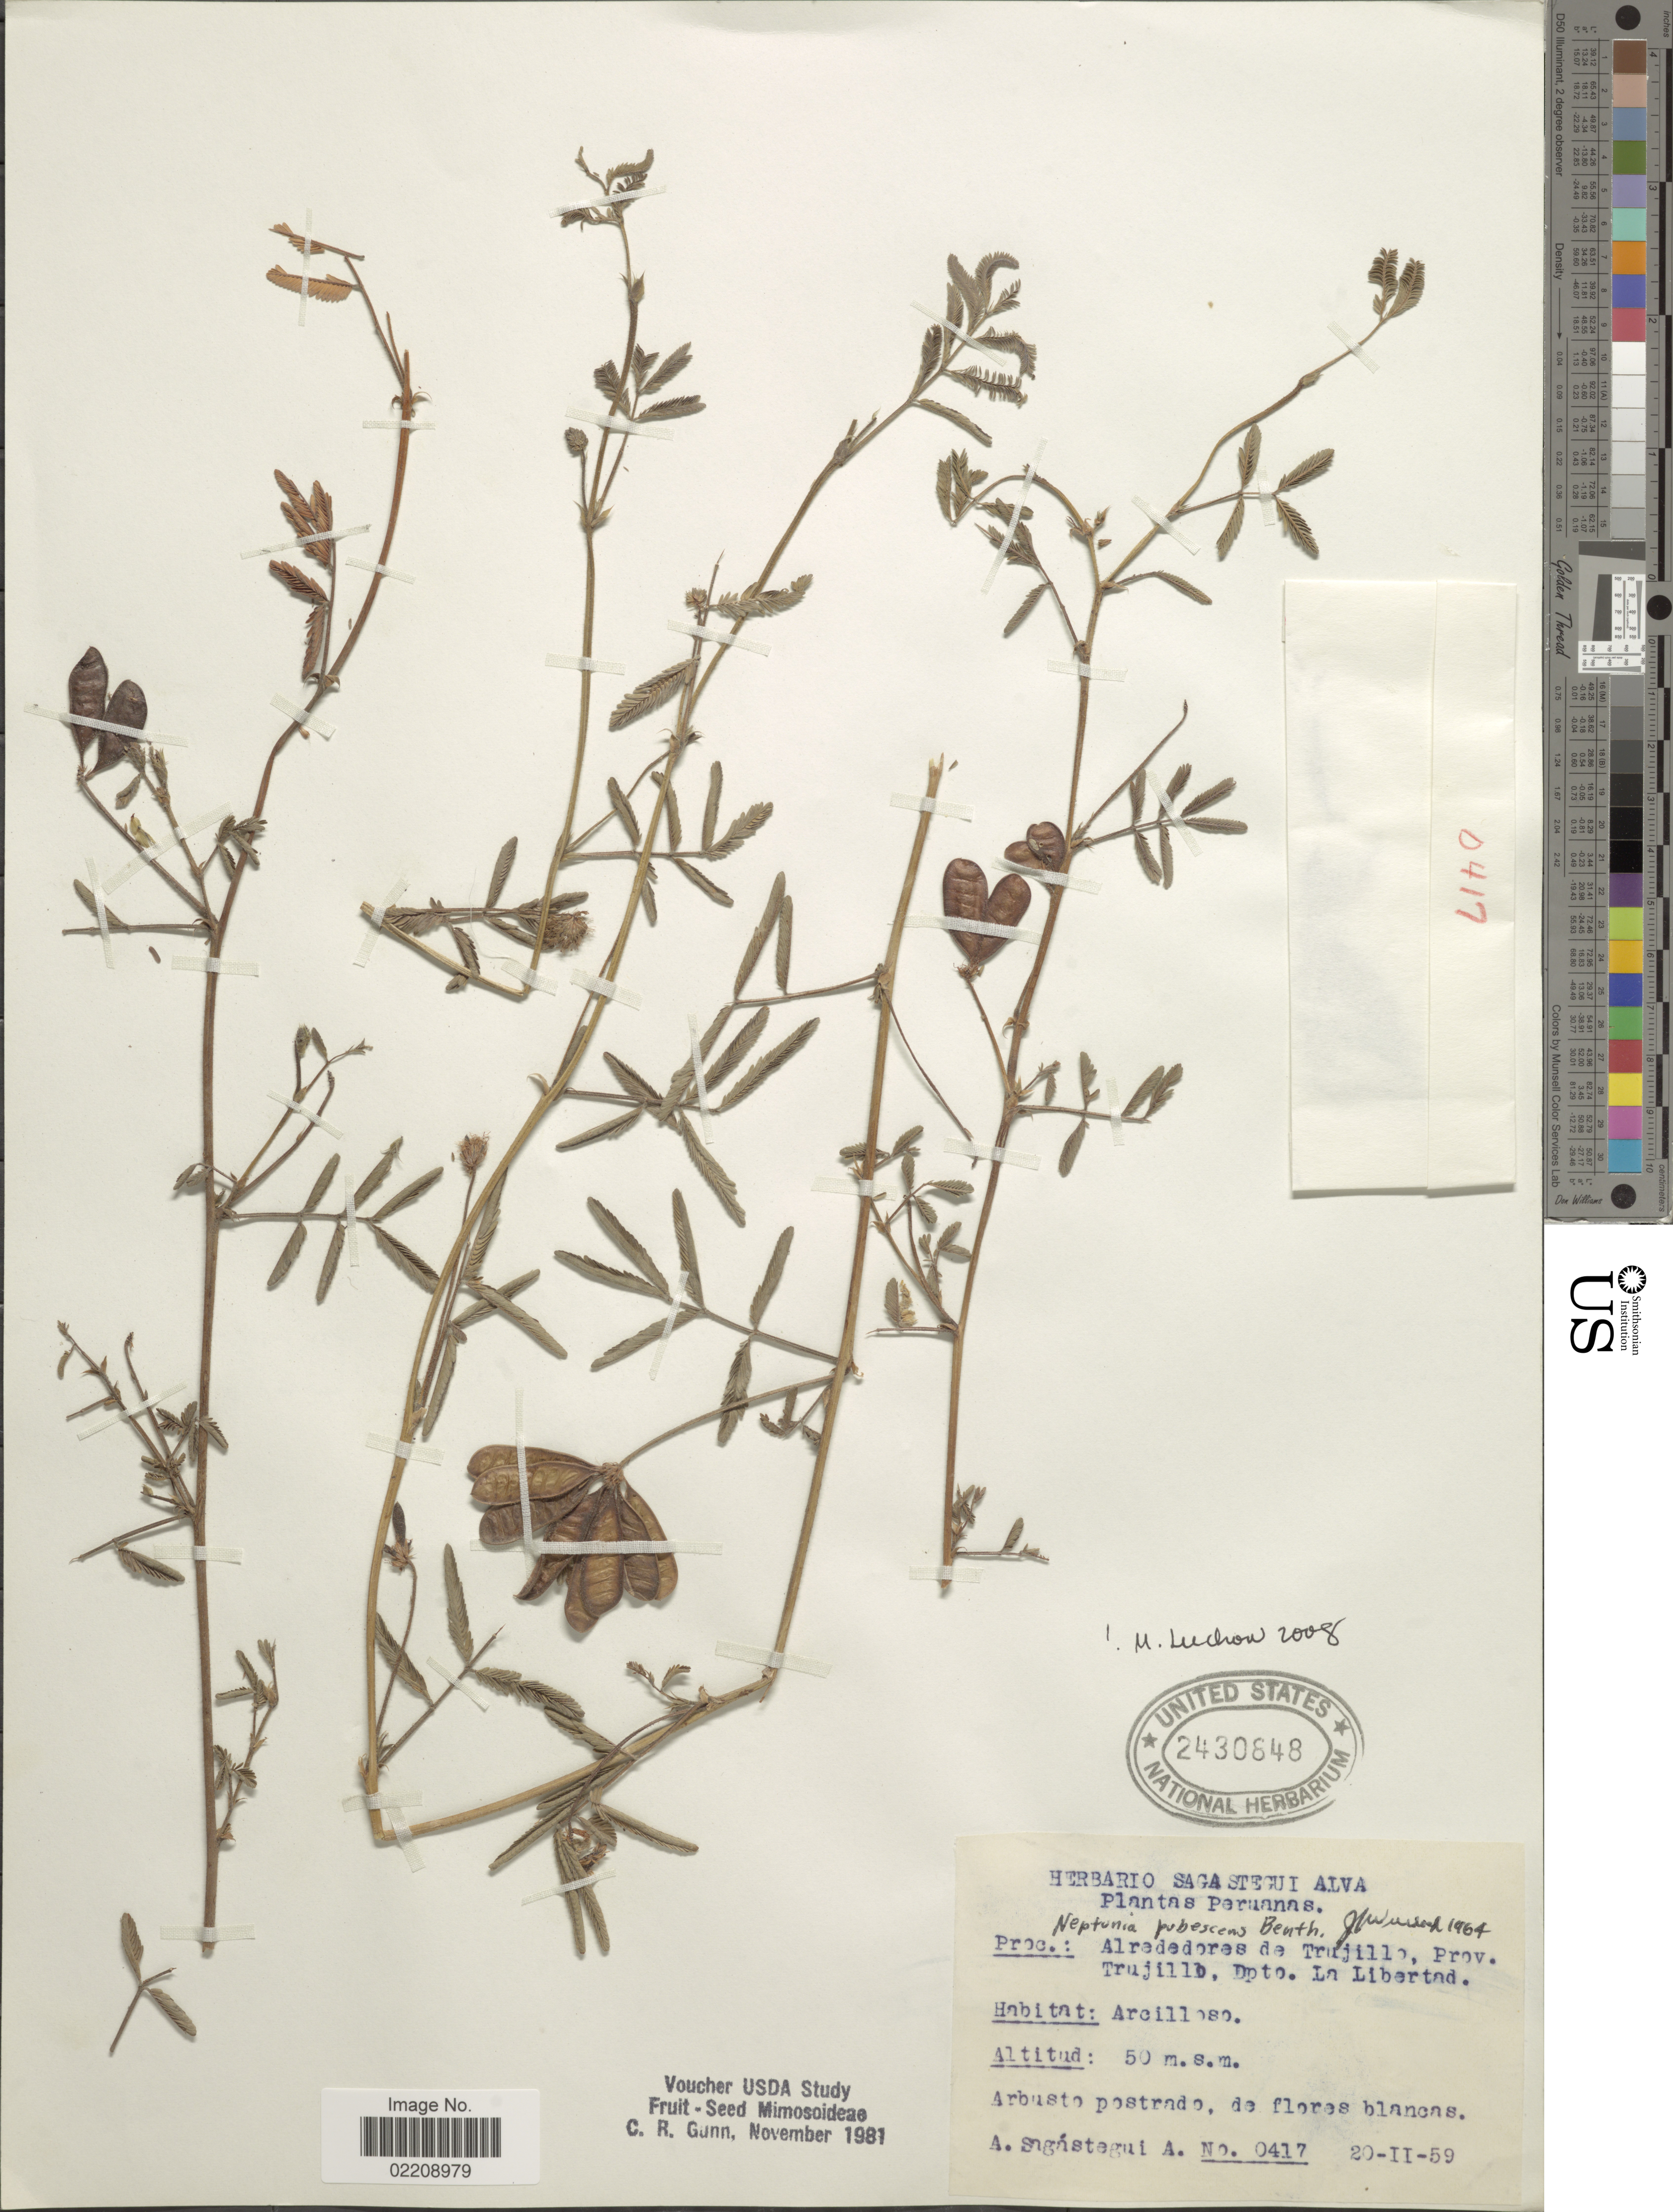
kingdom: Plantae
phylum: Tracheophyta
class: Magnoliopsida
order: Fabales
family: Fabaceae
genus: Neptunia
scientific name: Neptunia pubescens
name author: Benth.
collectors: A. Sagástegui A.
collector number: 0417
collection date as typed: Transcribed d/m/y: 20/2/59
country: Peru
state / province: La Libertad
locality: Alrededores de Trujillo, Prov. Trujillio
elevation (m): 50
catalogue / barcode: US 2430848